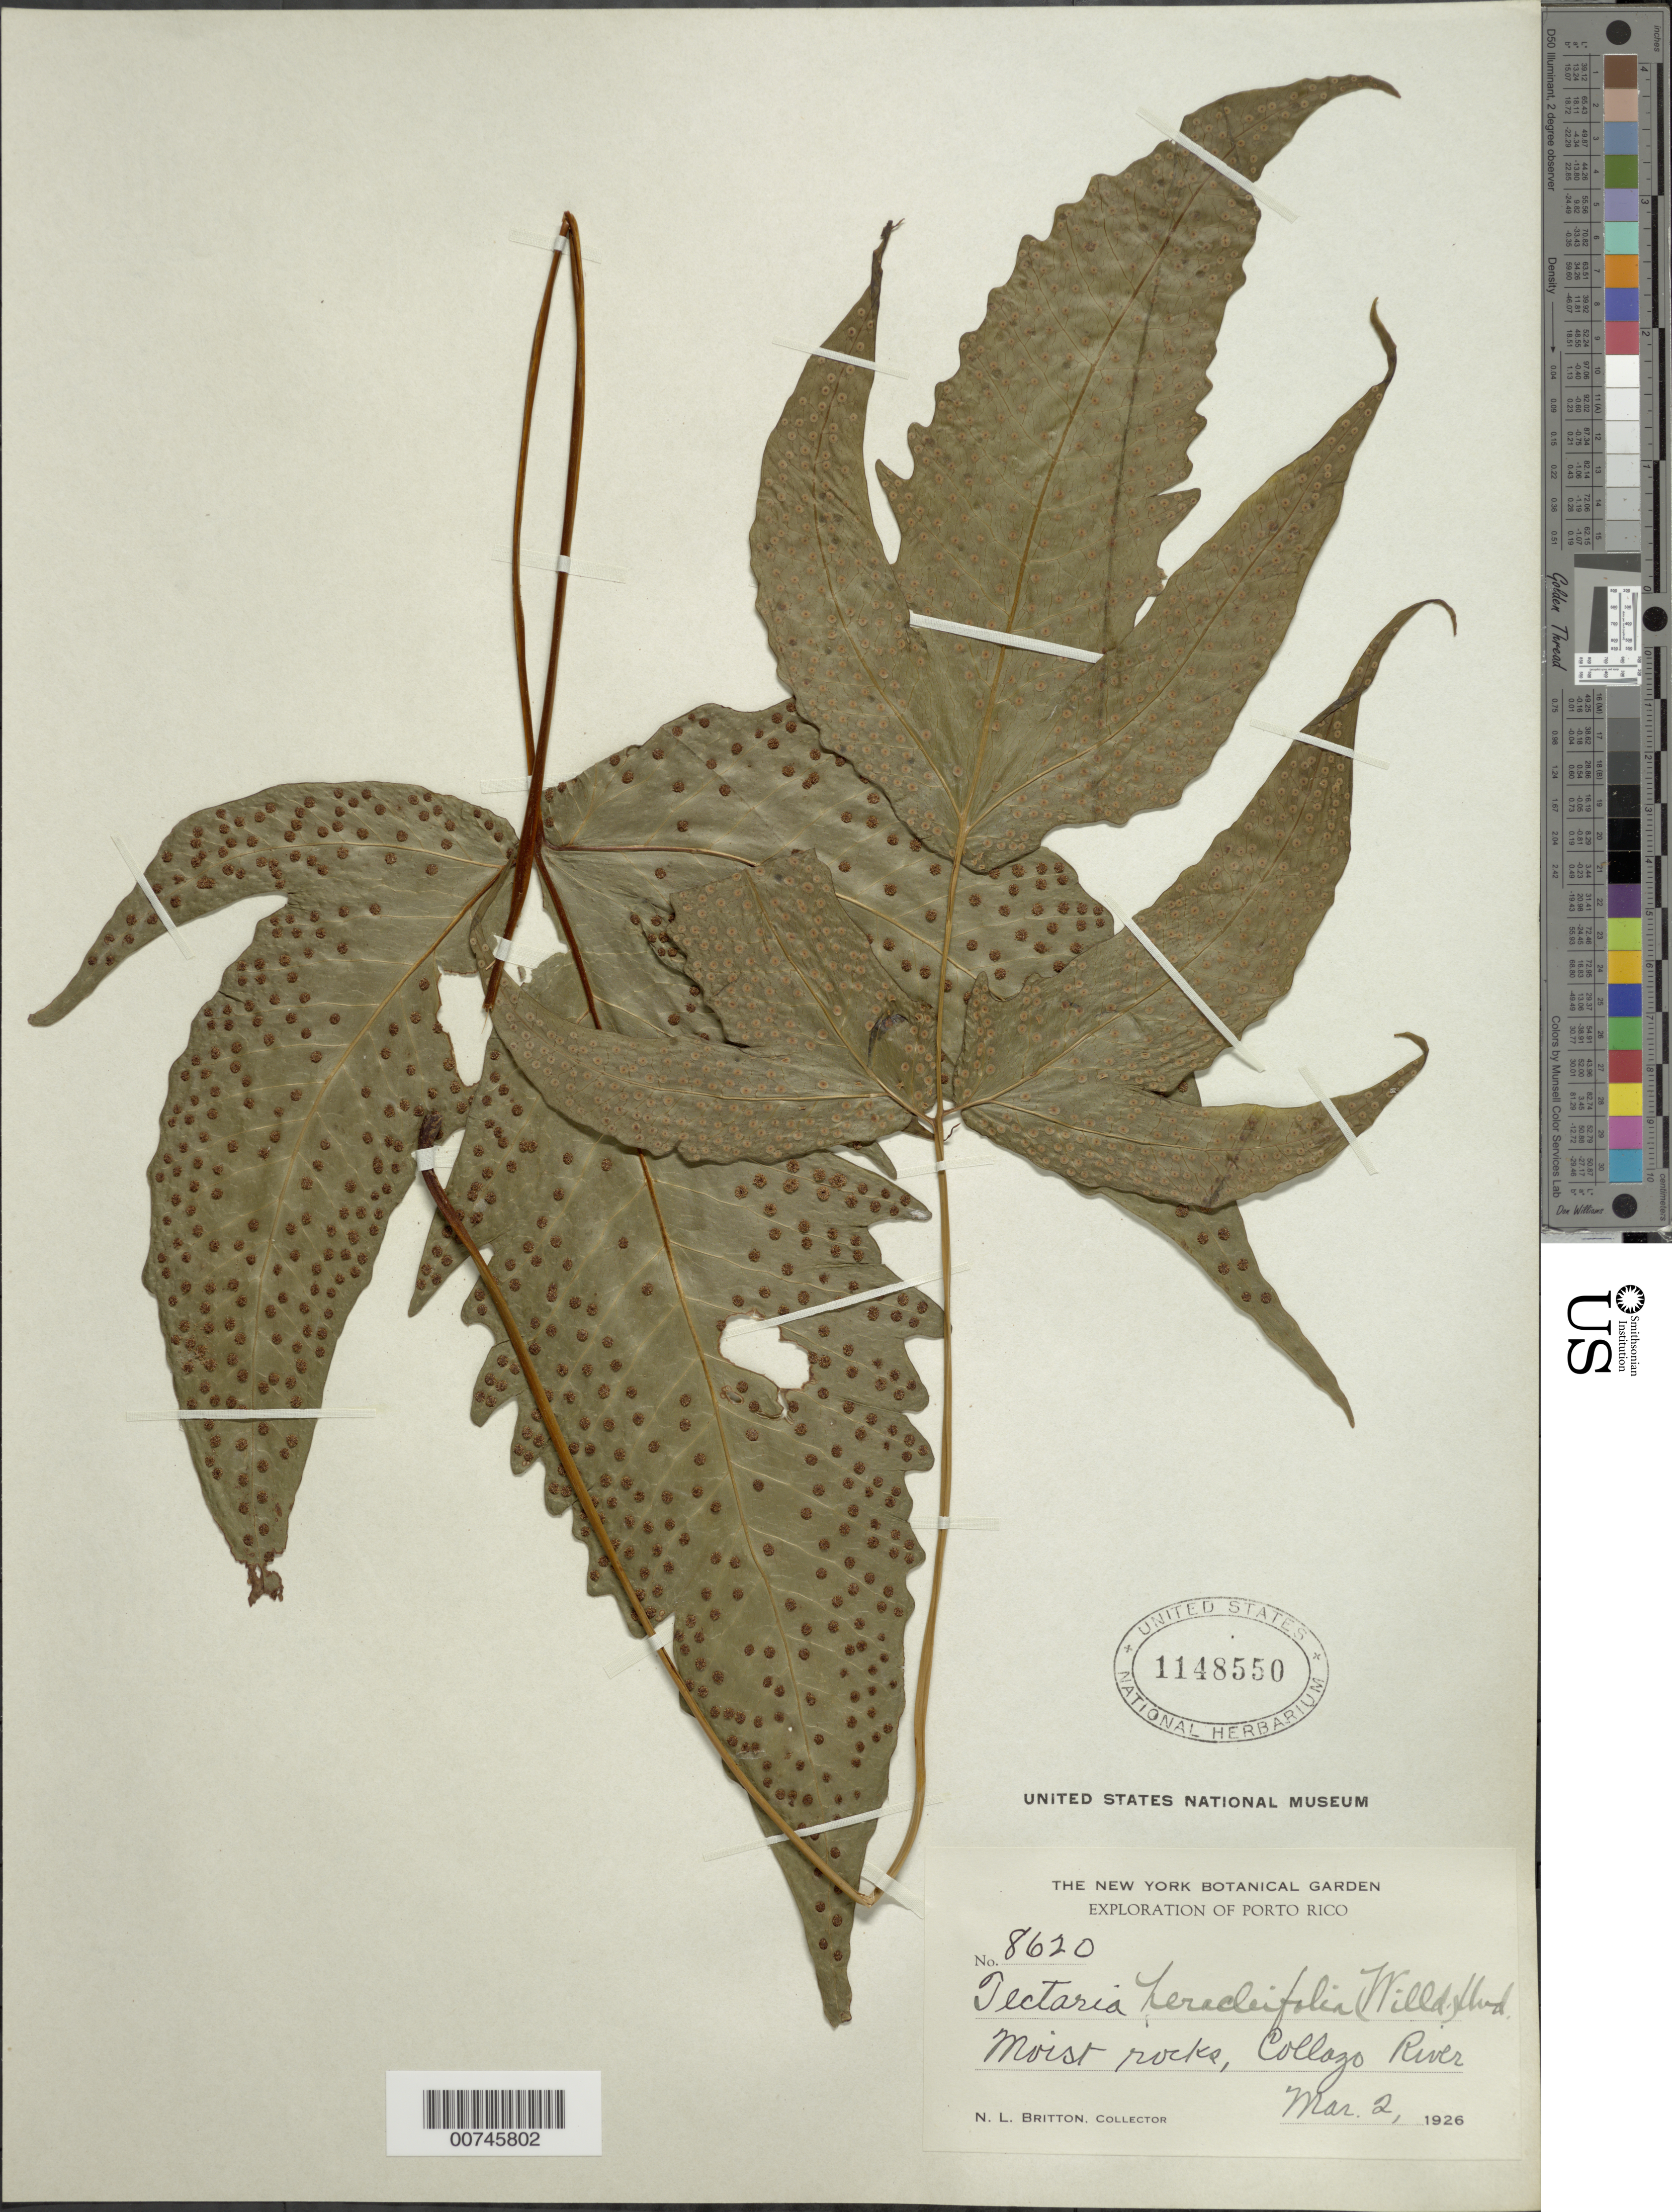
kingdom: Plantae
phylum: Tracheophyta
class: Polypodiopsida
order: Polypodiales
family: Tectariaceae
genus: Tectaria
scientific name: Tectaria heracleifolia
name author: (Willd.) Underw.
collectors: N. Britton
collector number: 8620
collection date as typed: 02 Mar 1926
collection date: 1926-03-02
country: Puerto Rico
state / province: San Sebastián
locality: Collazo River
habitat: Moist rocks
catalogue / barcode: US 1148550